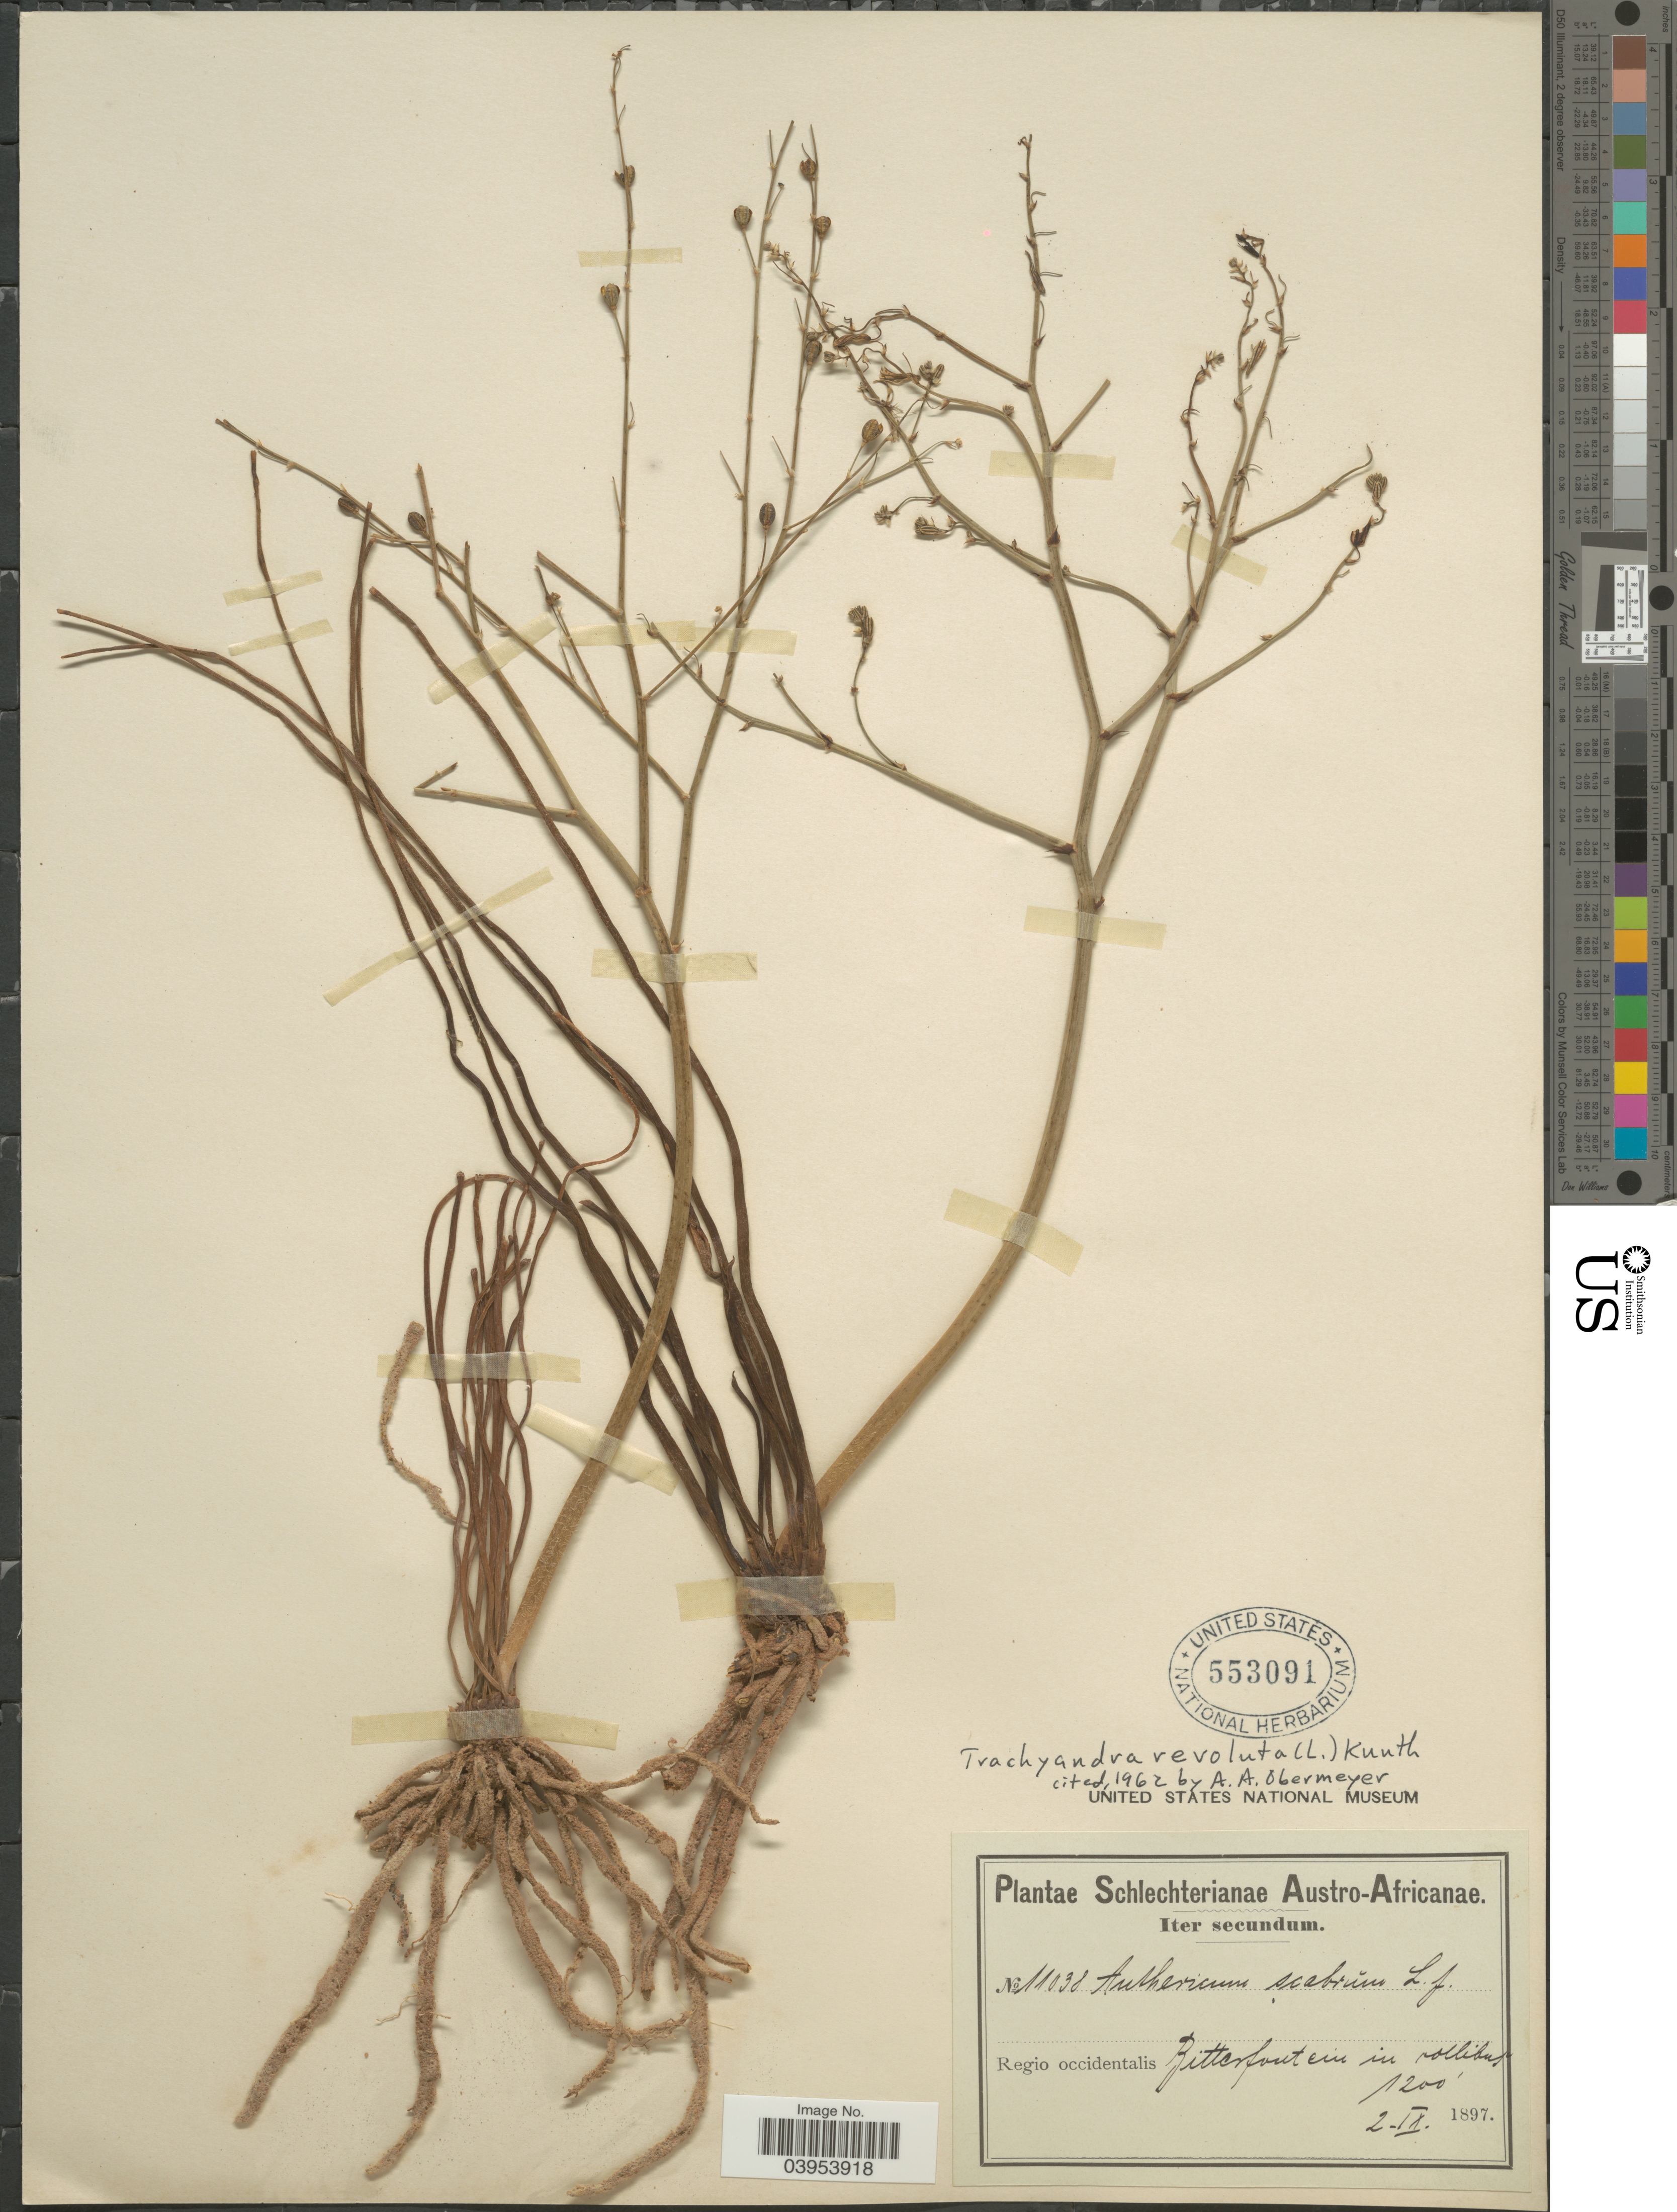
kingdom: Plantae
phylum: Tracheophyta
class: Liliopsida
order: Asparagales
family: Asphodelaceae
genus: Trachyandra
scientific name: Trachyandra revoluta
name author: (L.) Kunth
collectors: Schlechter, --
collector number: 11038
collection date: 1897-09-02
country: South Africa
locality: Austro-Africanae. Regio occidentalis. Bitterfontein in collibus.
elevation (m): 366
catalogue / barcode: US 553091